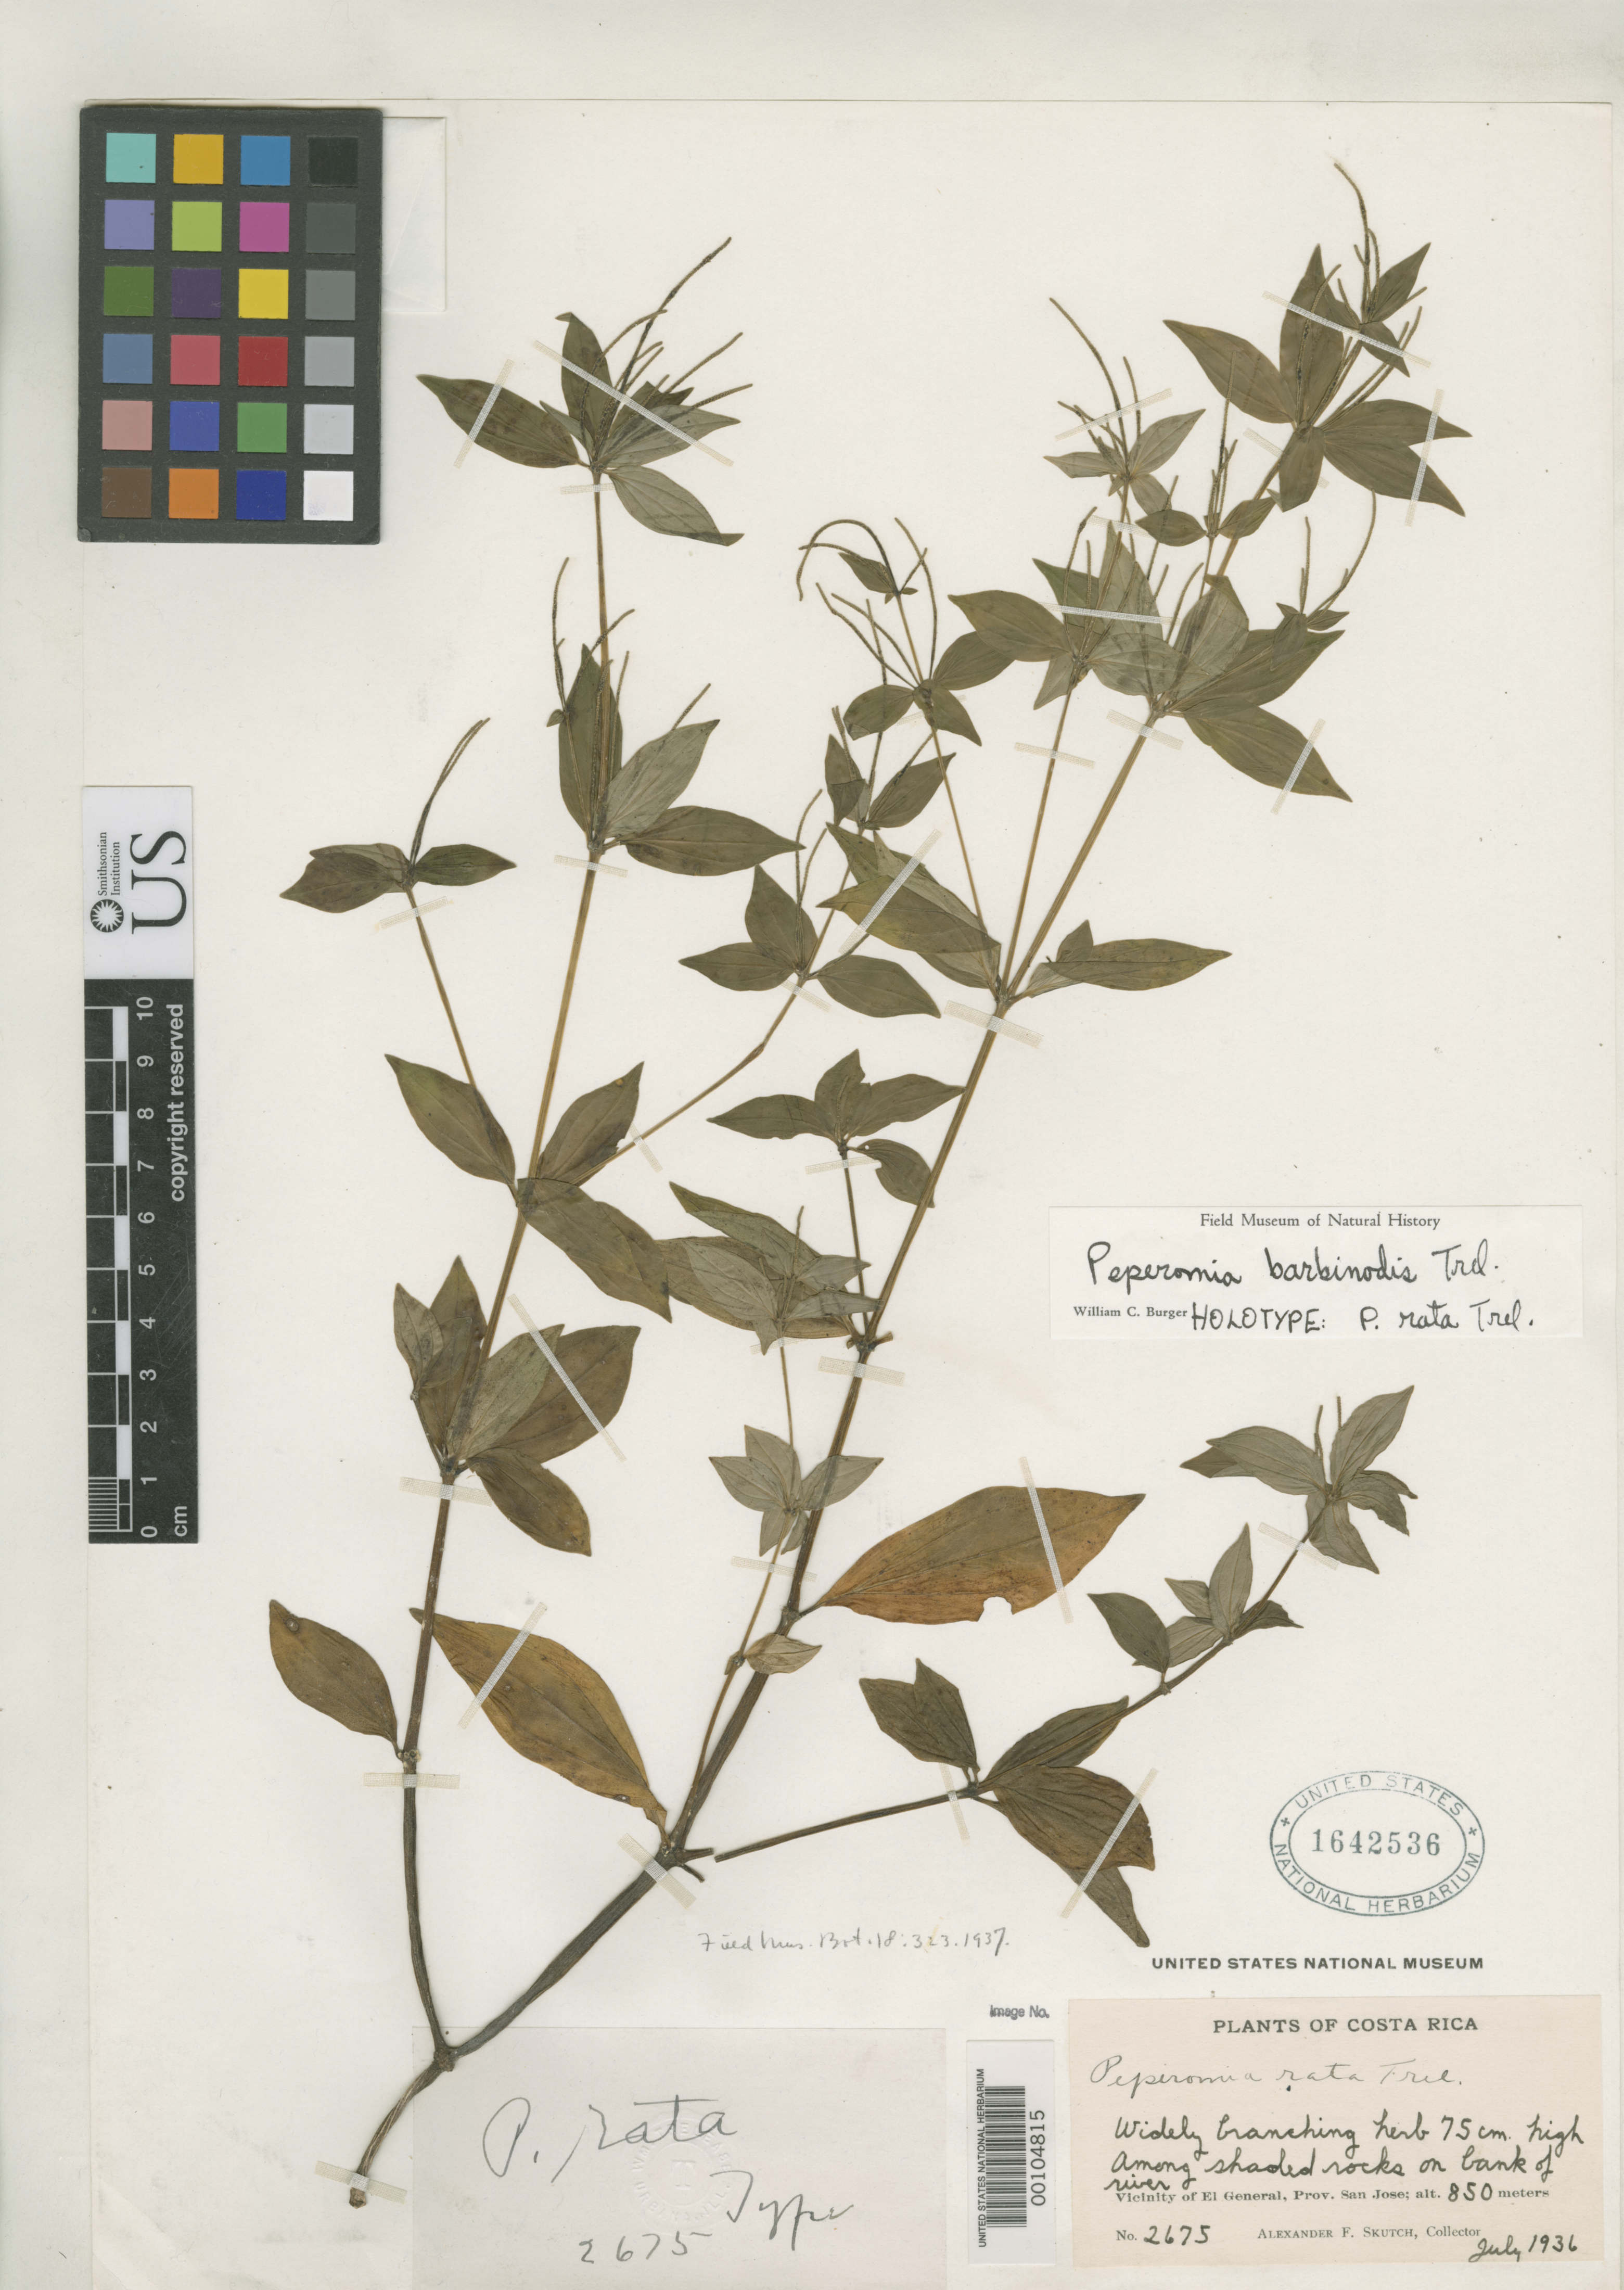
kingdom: Plantae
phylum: Tracheophyta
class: Magnoliopsida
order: Piperales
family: Piperaceae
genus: Peperomia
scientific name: Peperomia rata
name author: Trel. in Standl.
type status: Holotype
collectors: A. F. Skutch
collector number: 2675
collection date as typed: Jul 1936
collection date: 1936-07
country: Costa Rica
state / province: San José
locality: Vicinity of El General.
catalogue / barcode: US 1642536